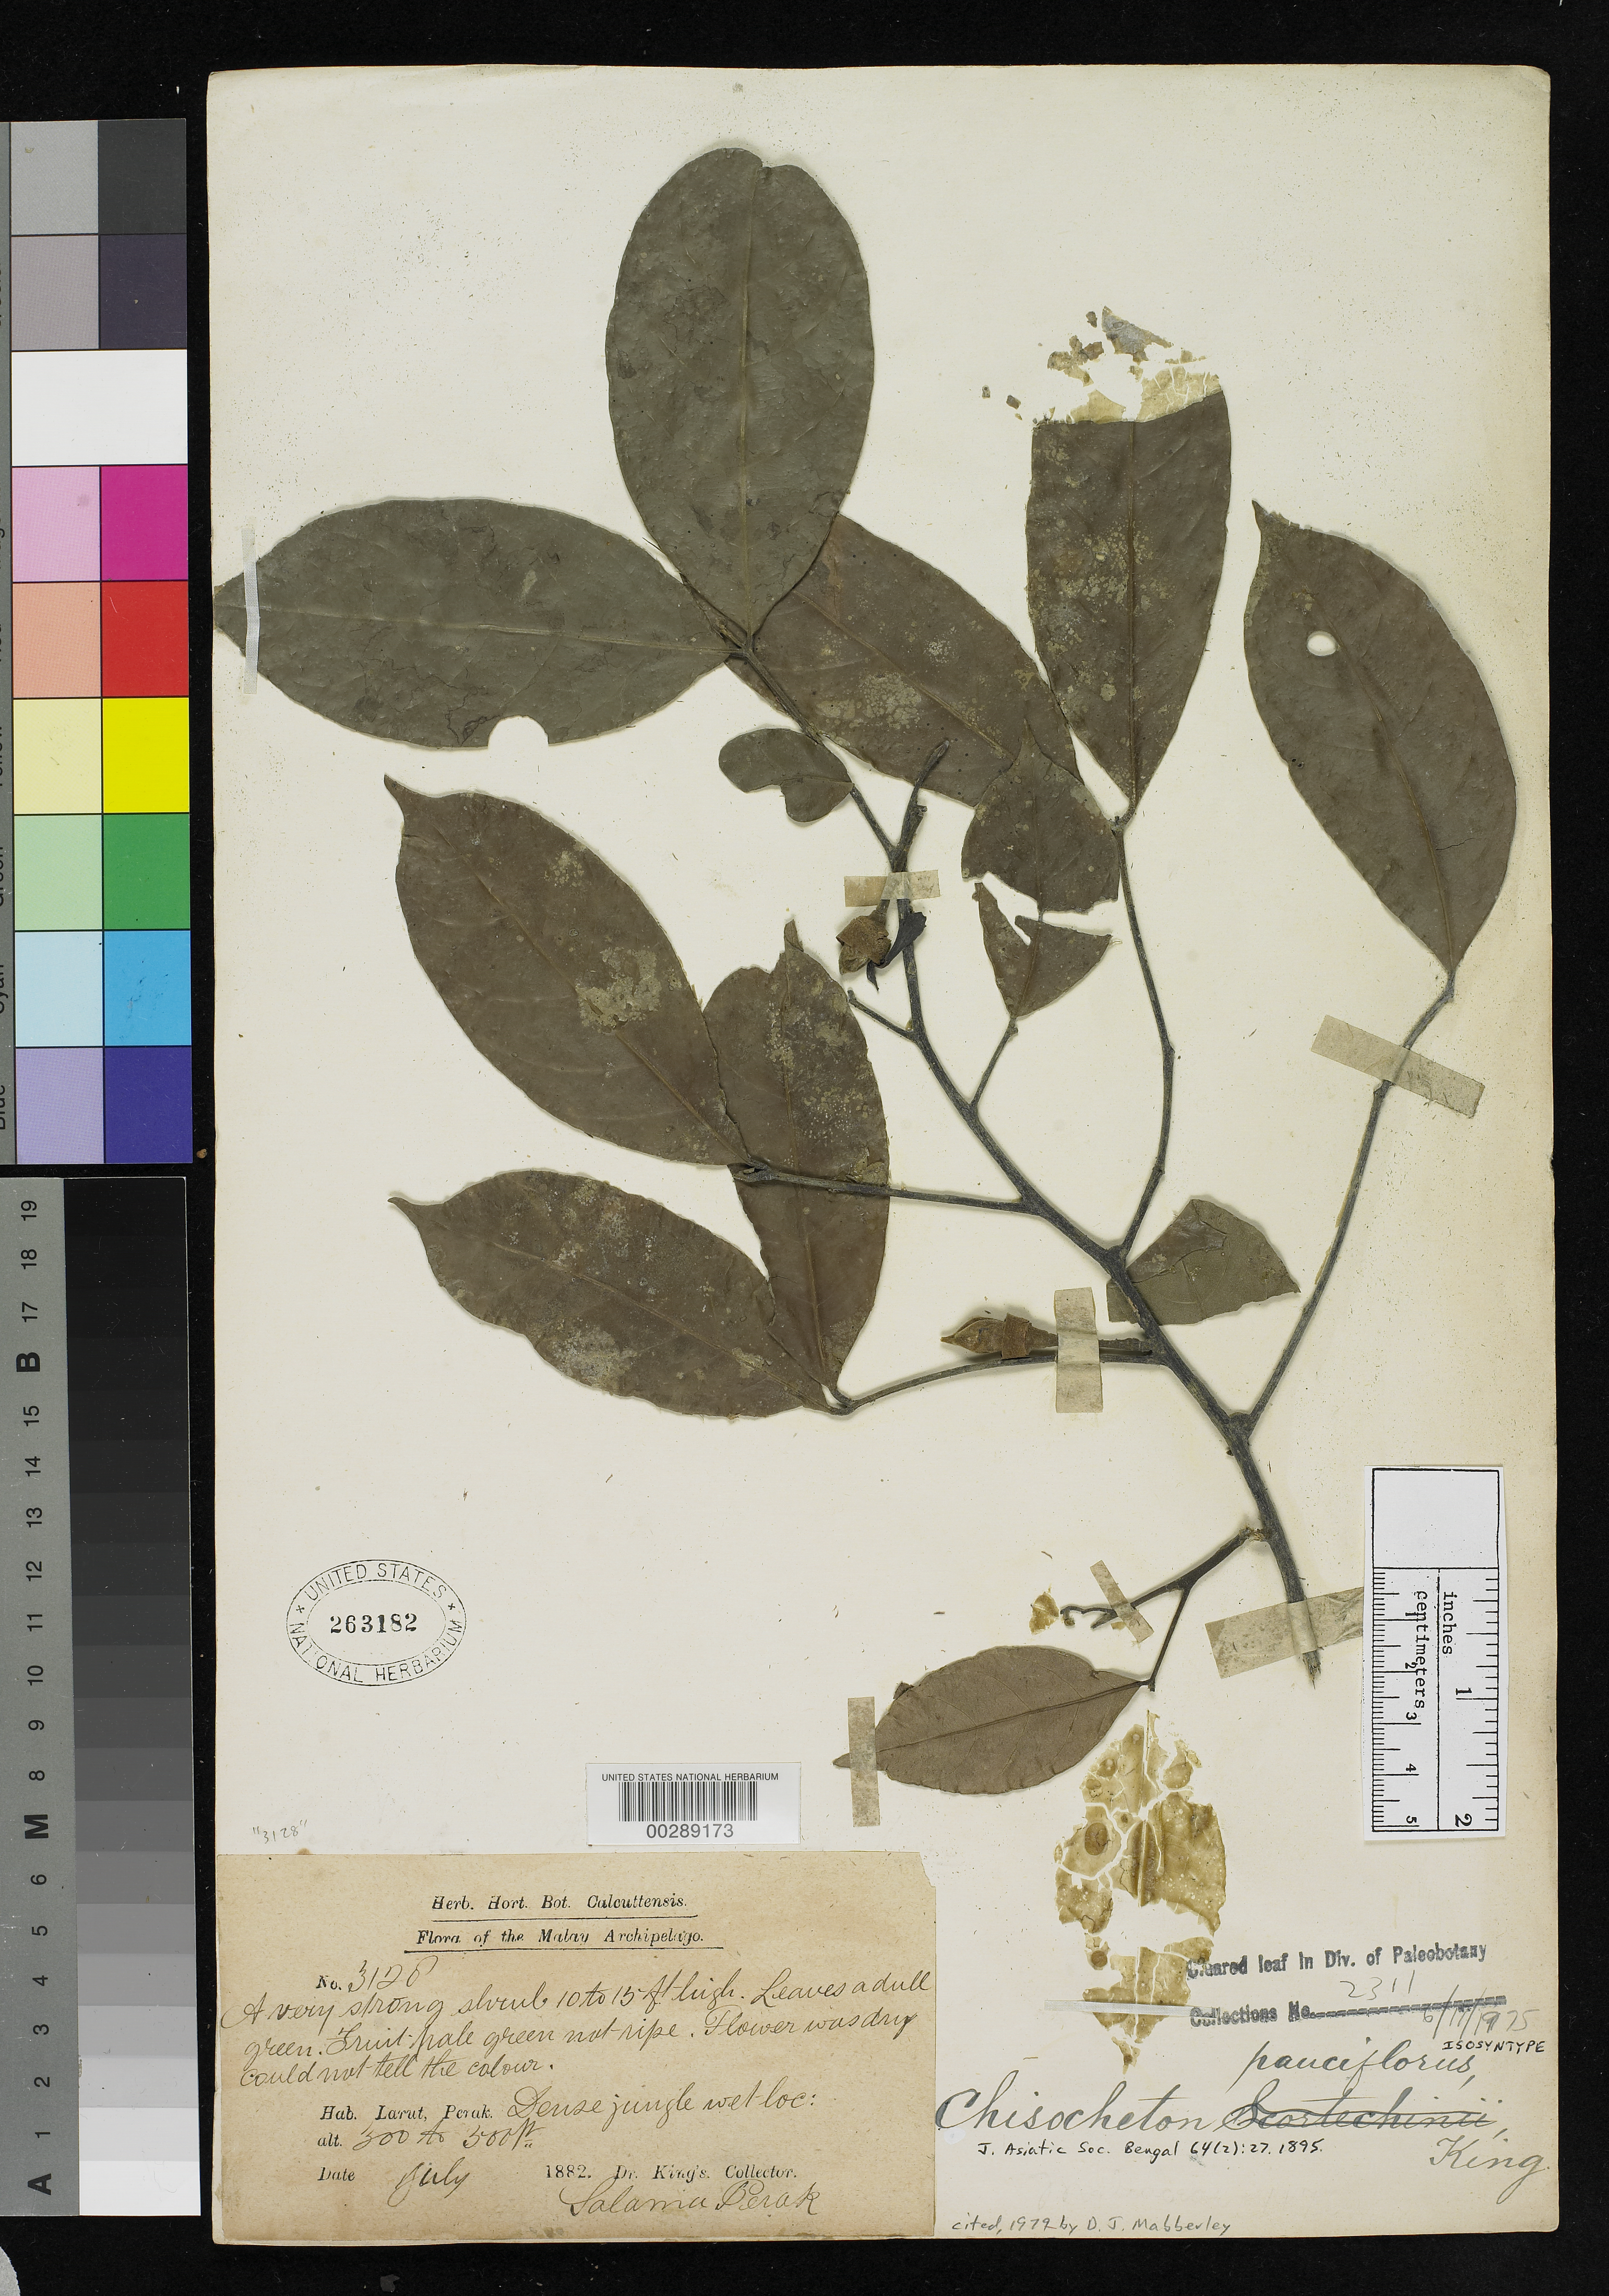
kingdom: Plantae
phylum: Tracheophyta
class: Magnoliopsida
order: Sapindales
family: Meliaceae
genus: Chisocheton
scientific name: Chisocheton pauciflorus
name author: King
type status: Isosyntype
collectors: Dr. King's collector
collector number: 3128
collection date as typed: Jul 1882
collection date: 1882-07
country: Malaysia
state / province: Perak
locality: Larut. [Malay Peninsula]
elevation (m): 91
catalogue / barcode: US 263182